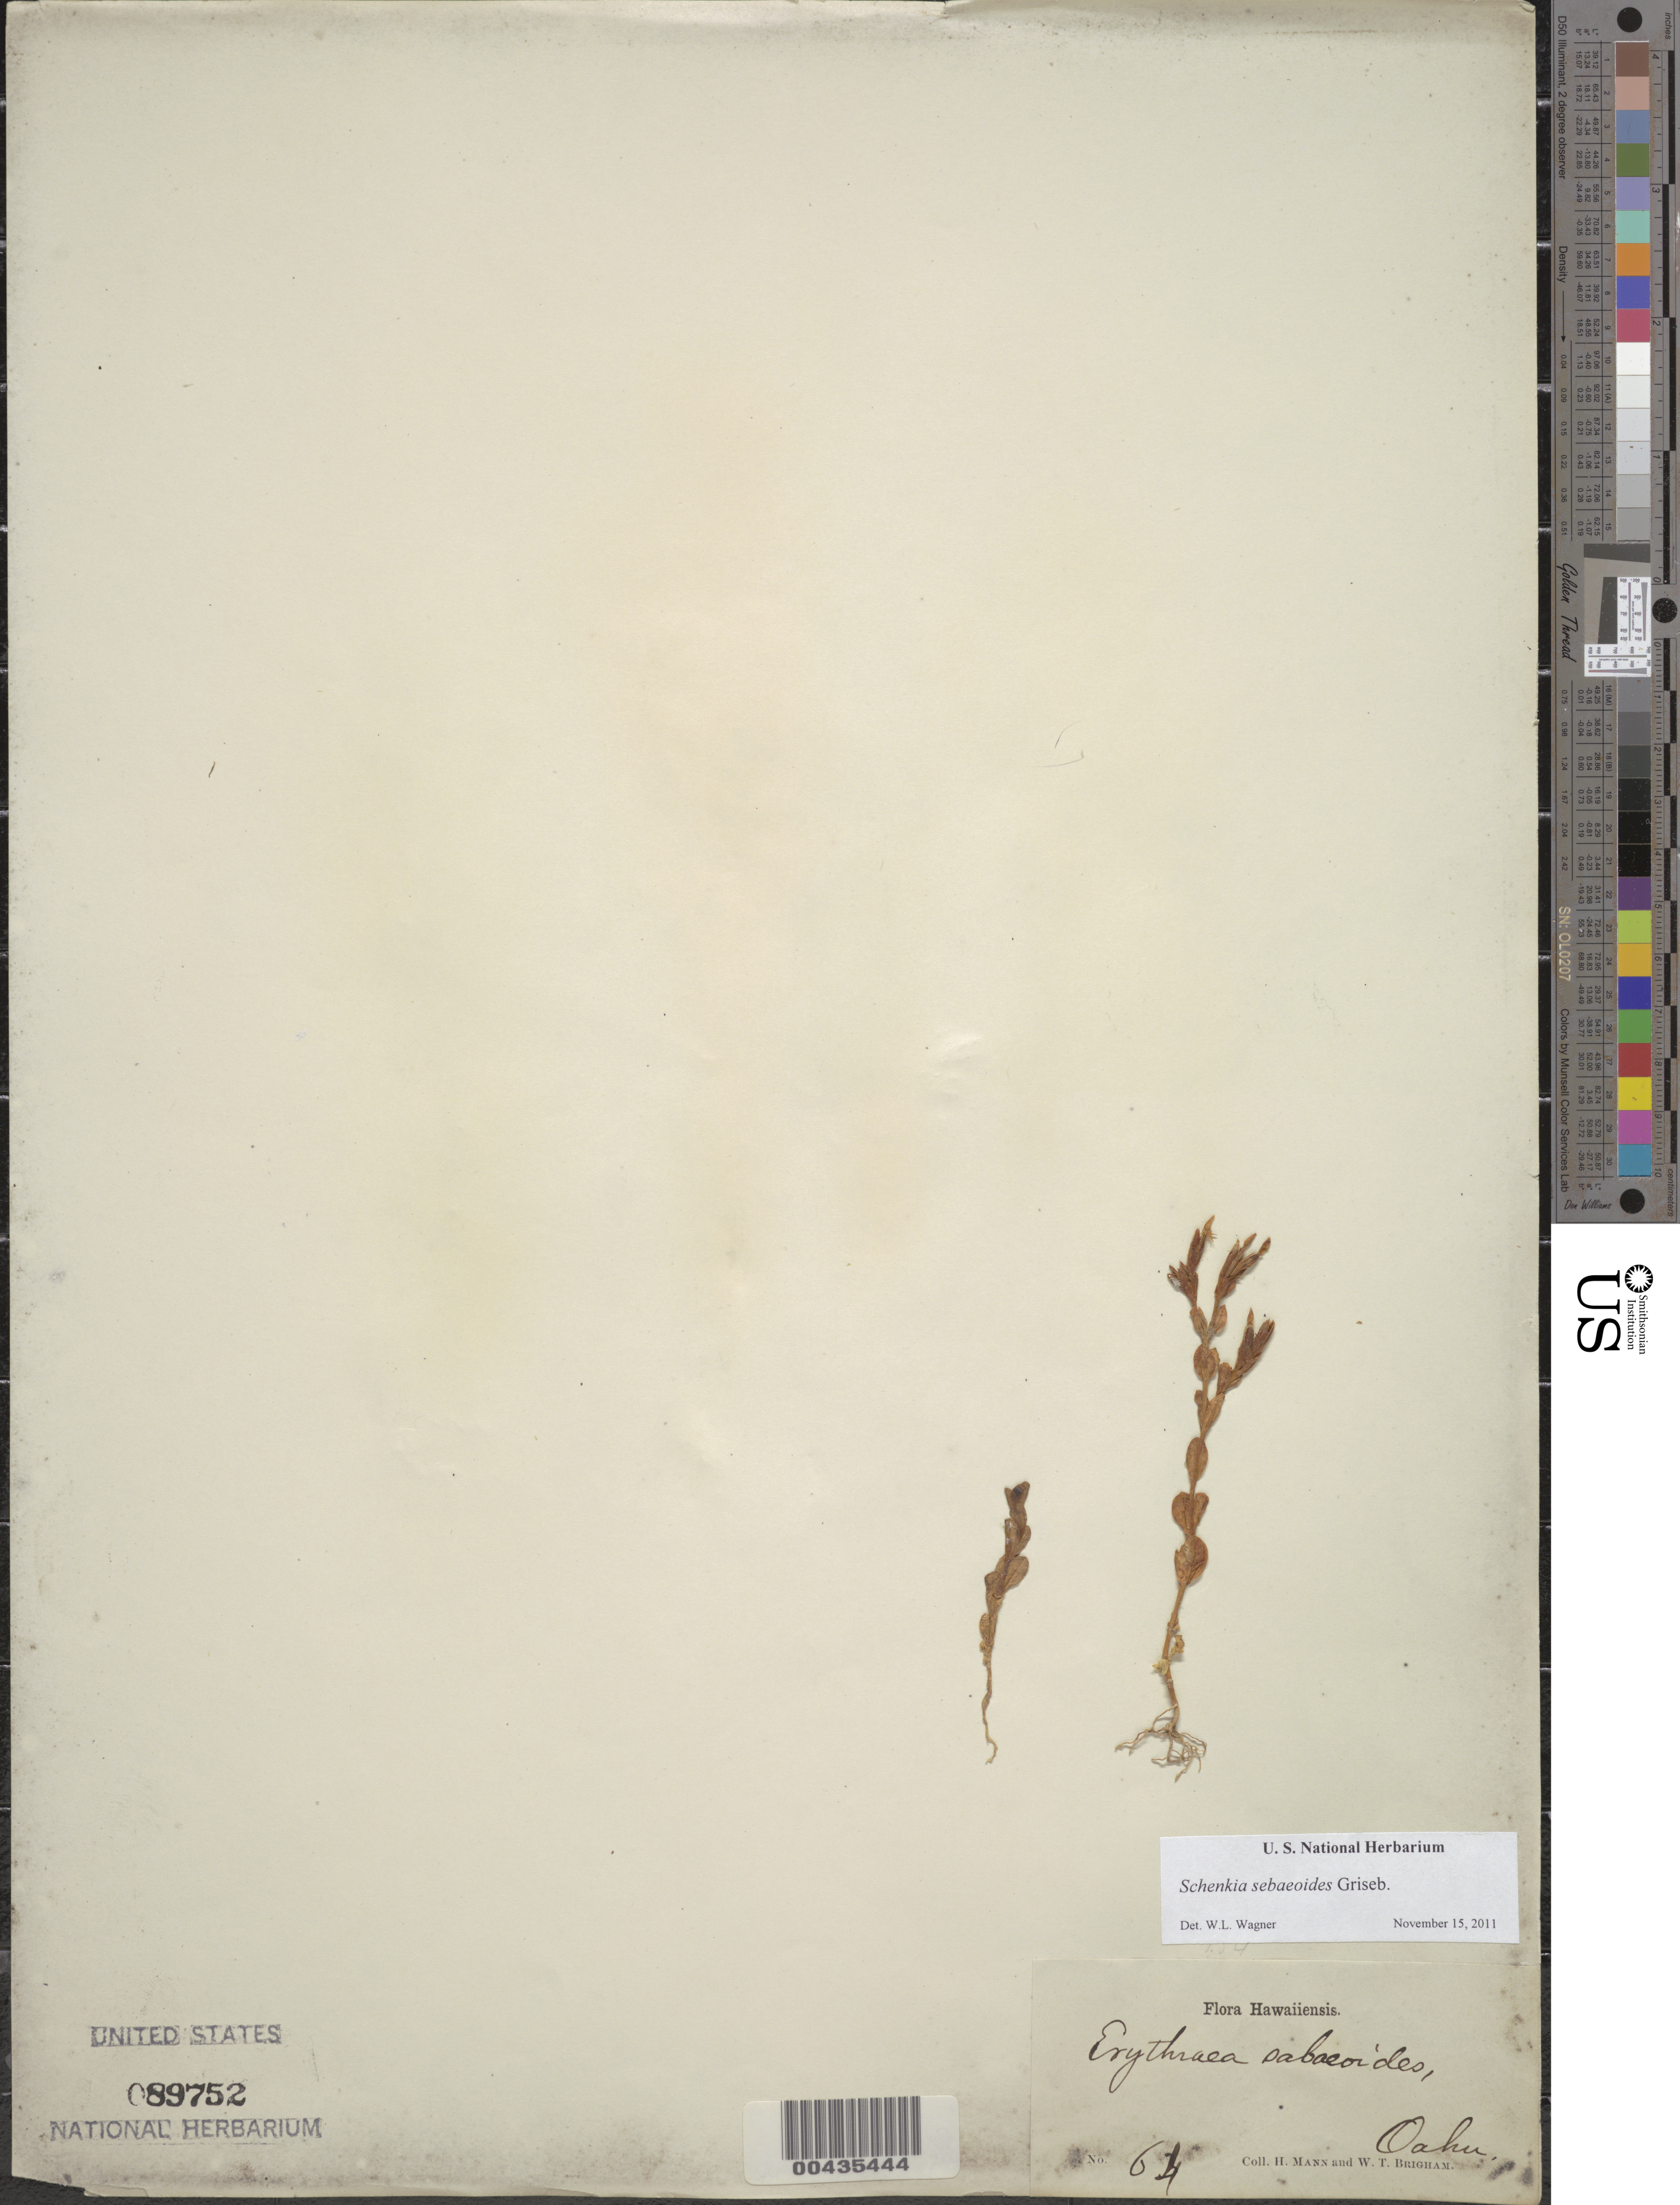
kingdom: Plantae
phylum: Tracheophyta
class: Magnoliopsida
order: Gentianales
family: Gentianaceae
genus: Schenkia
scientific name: Schenkia sebaeoides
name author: (A. Gray) Griseb.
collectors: H. Mann & W. T. Brigham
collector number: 64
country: United States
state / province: Hawaii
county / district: Honolulu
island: Oahu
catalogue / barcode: US 89752